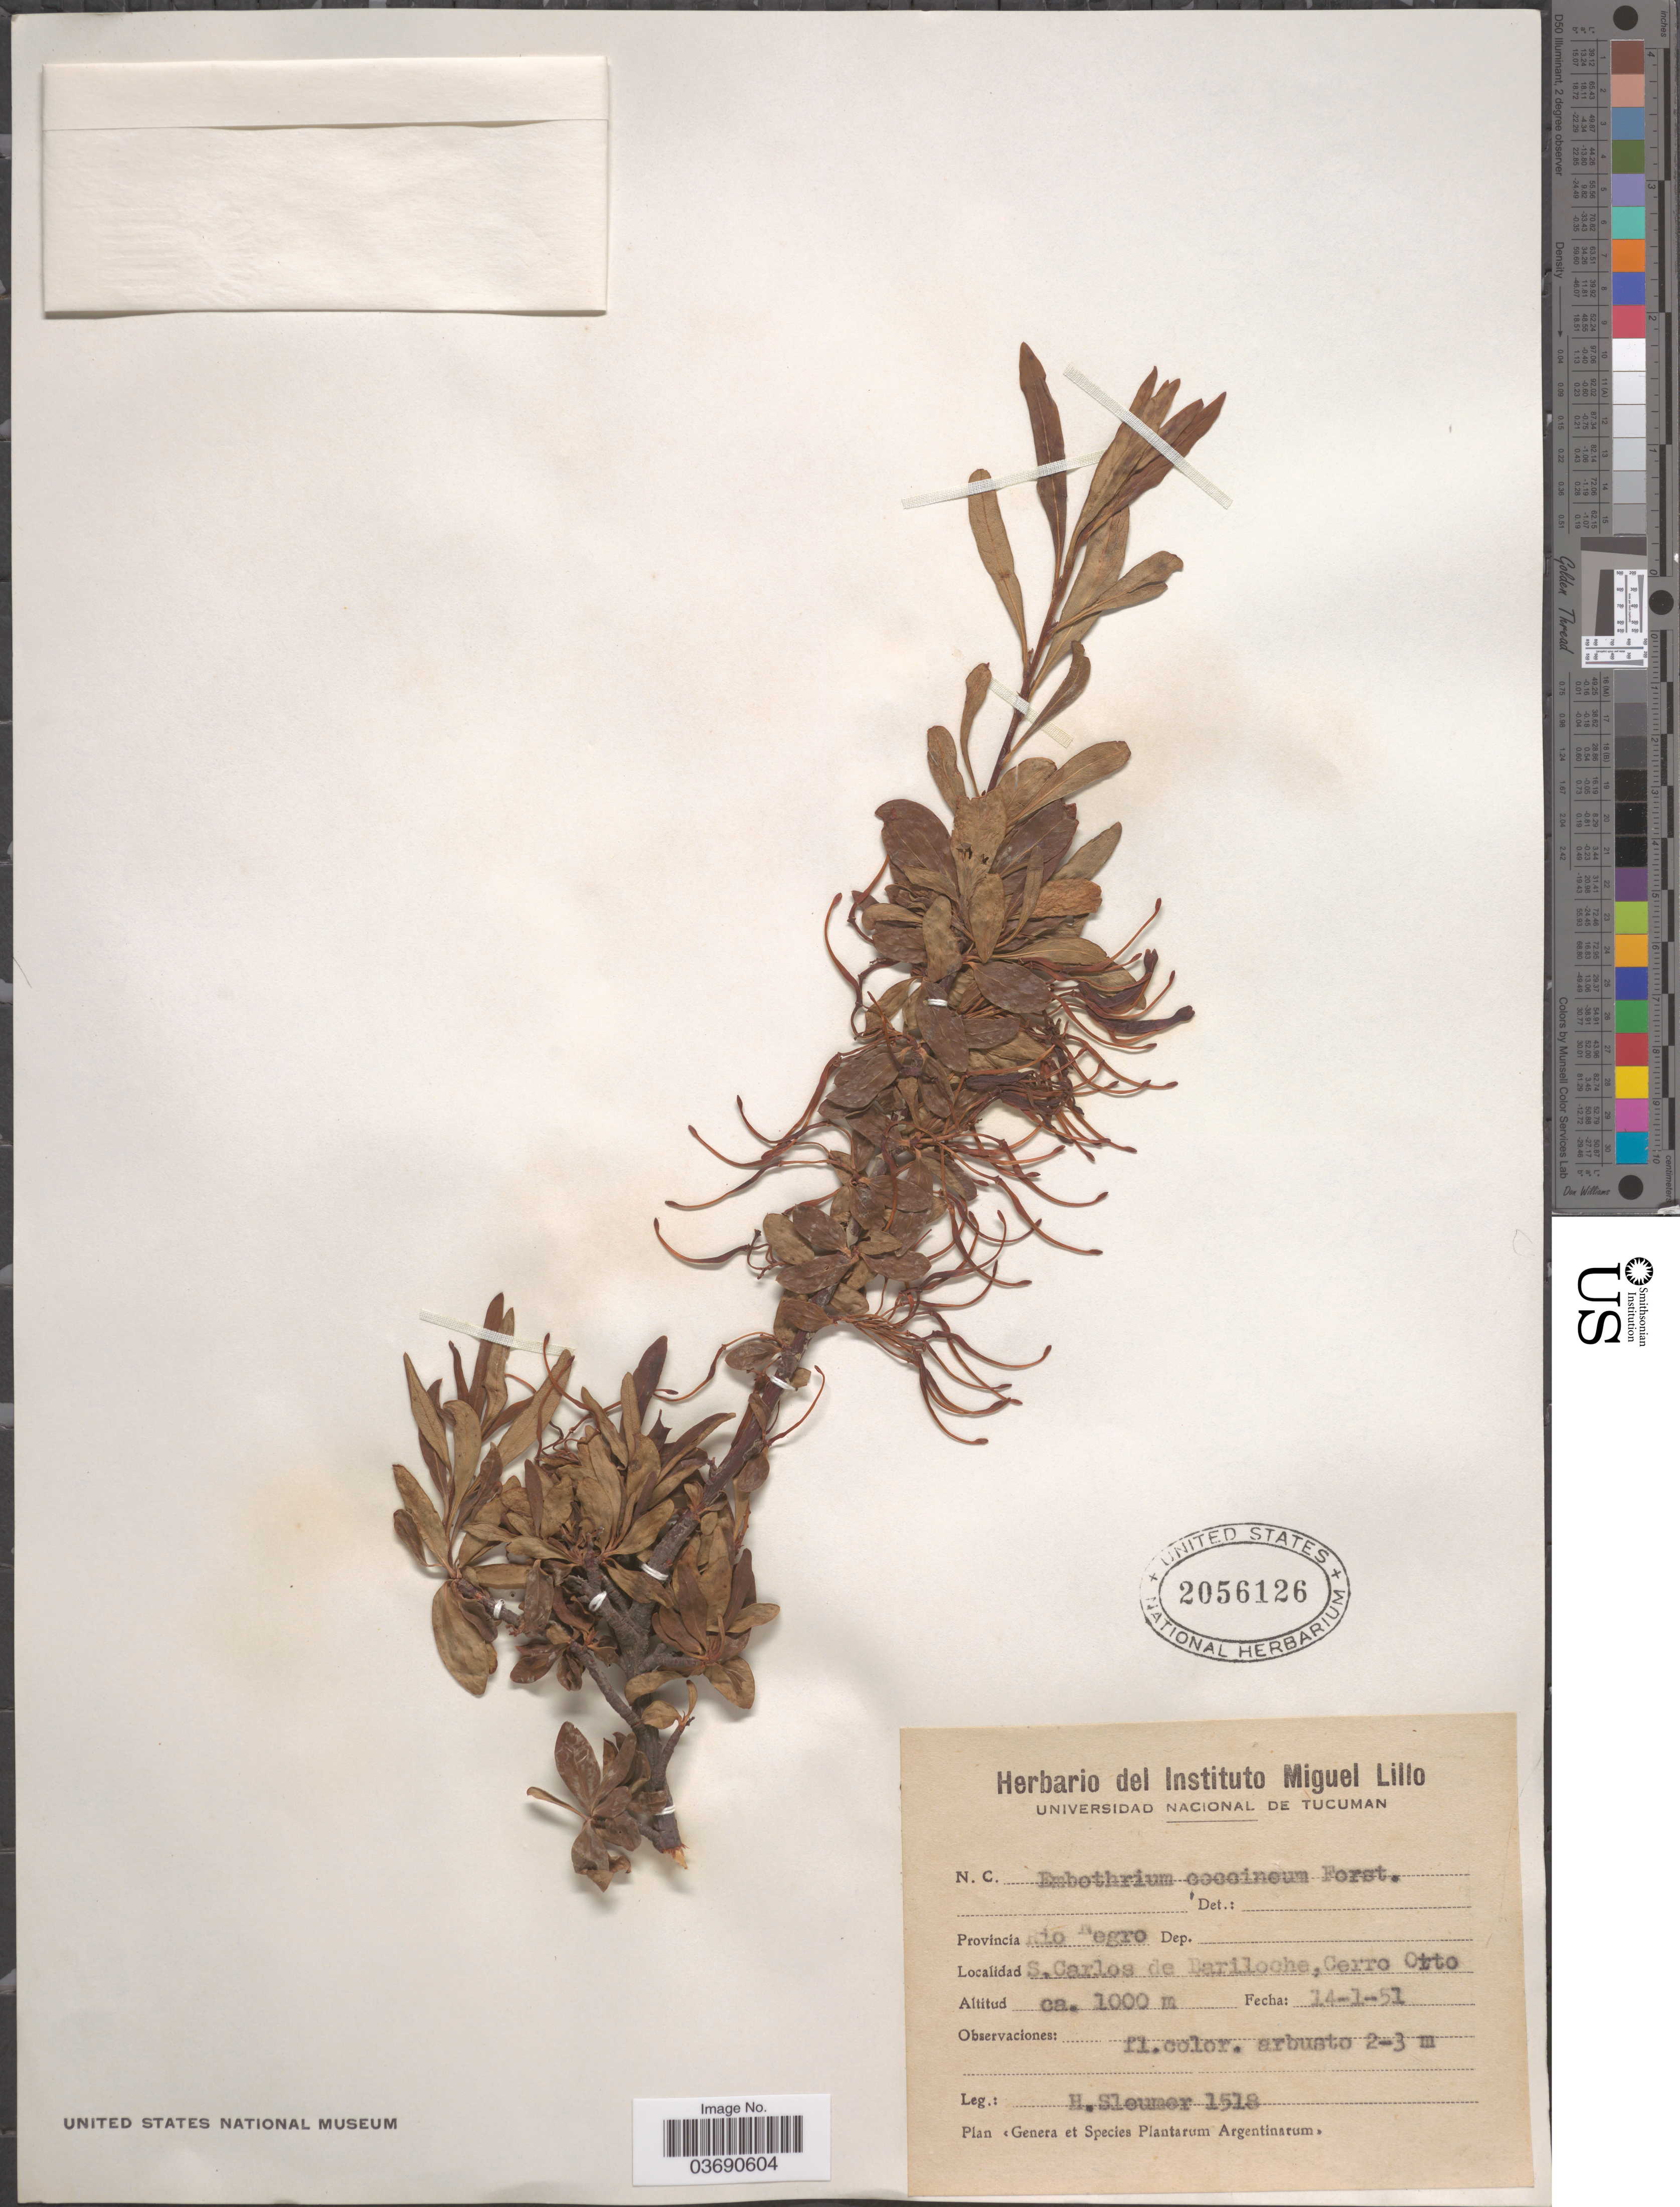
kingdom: Plantae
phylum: Tracheophyta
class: Magnoliopsida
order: Proteales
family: Proteaceae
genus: Embothrium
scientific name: Embothrium coccineum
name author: J.R. Forst. & G. Forst.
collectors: H. O. Sleumer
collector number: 1518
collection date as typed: Transcribed d/m/y: 14/1/51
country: Argentina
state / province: Rio Negro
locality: S.Carlos de Bariloche, Cerro Otto.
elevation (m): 1000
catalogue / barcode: US 2056126